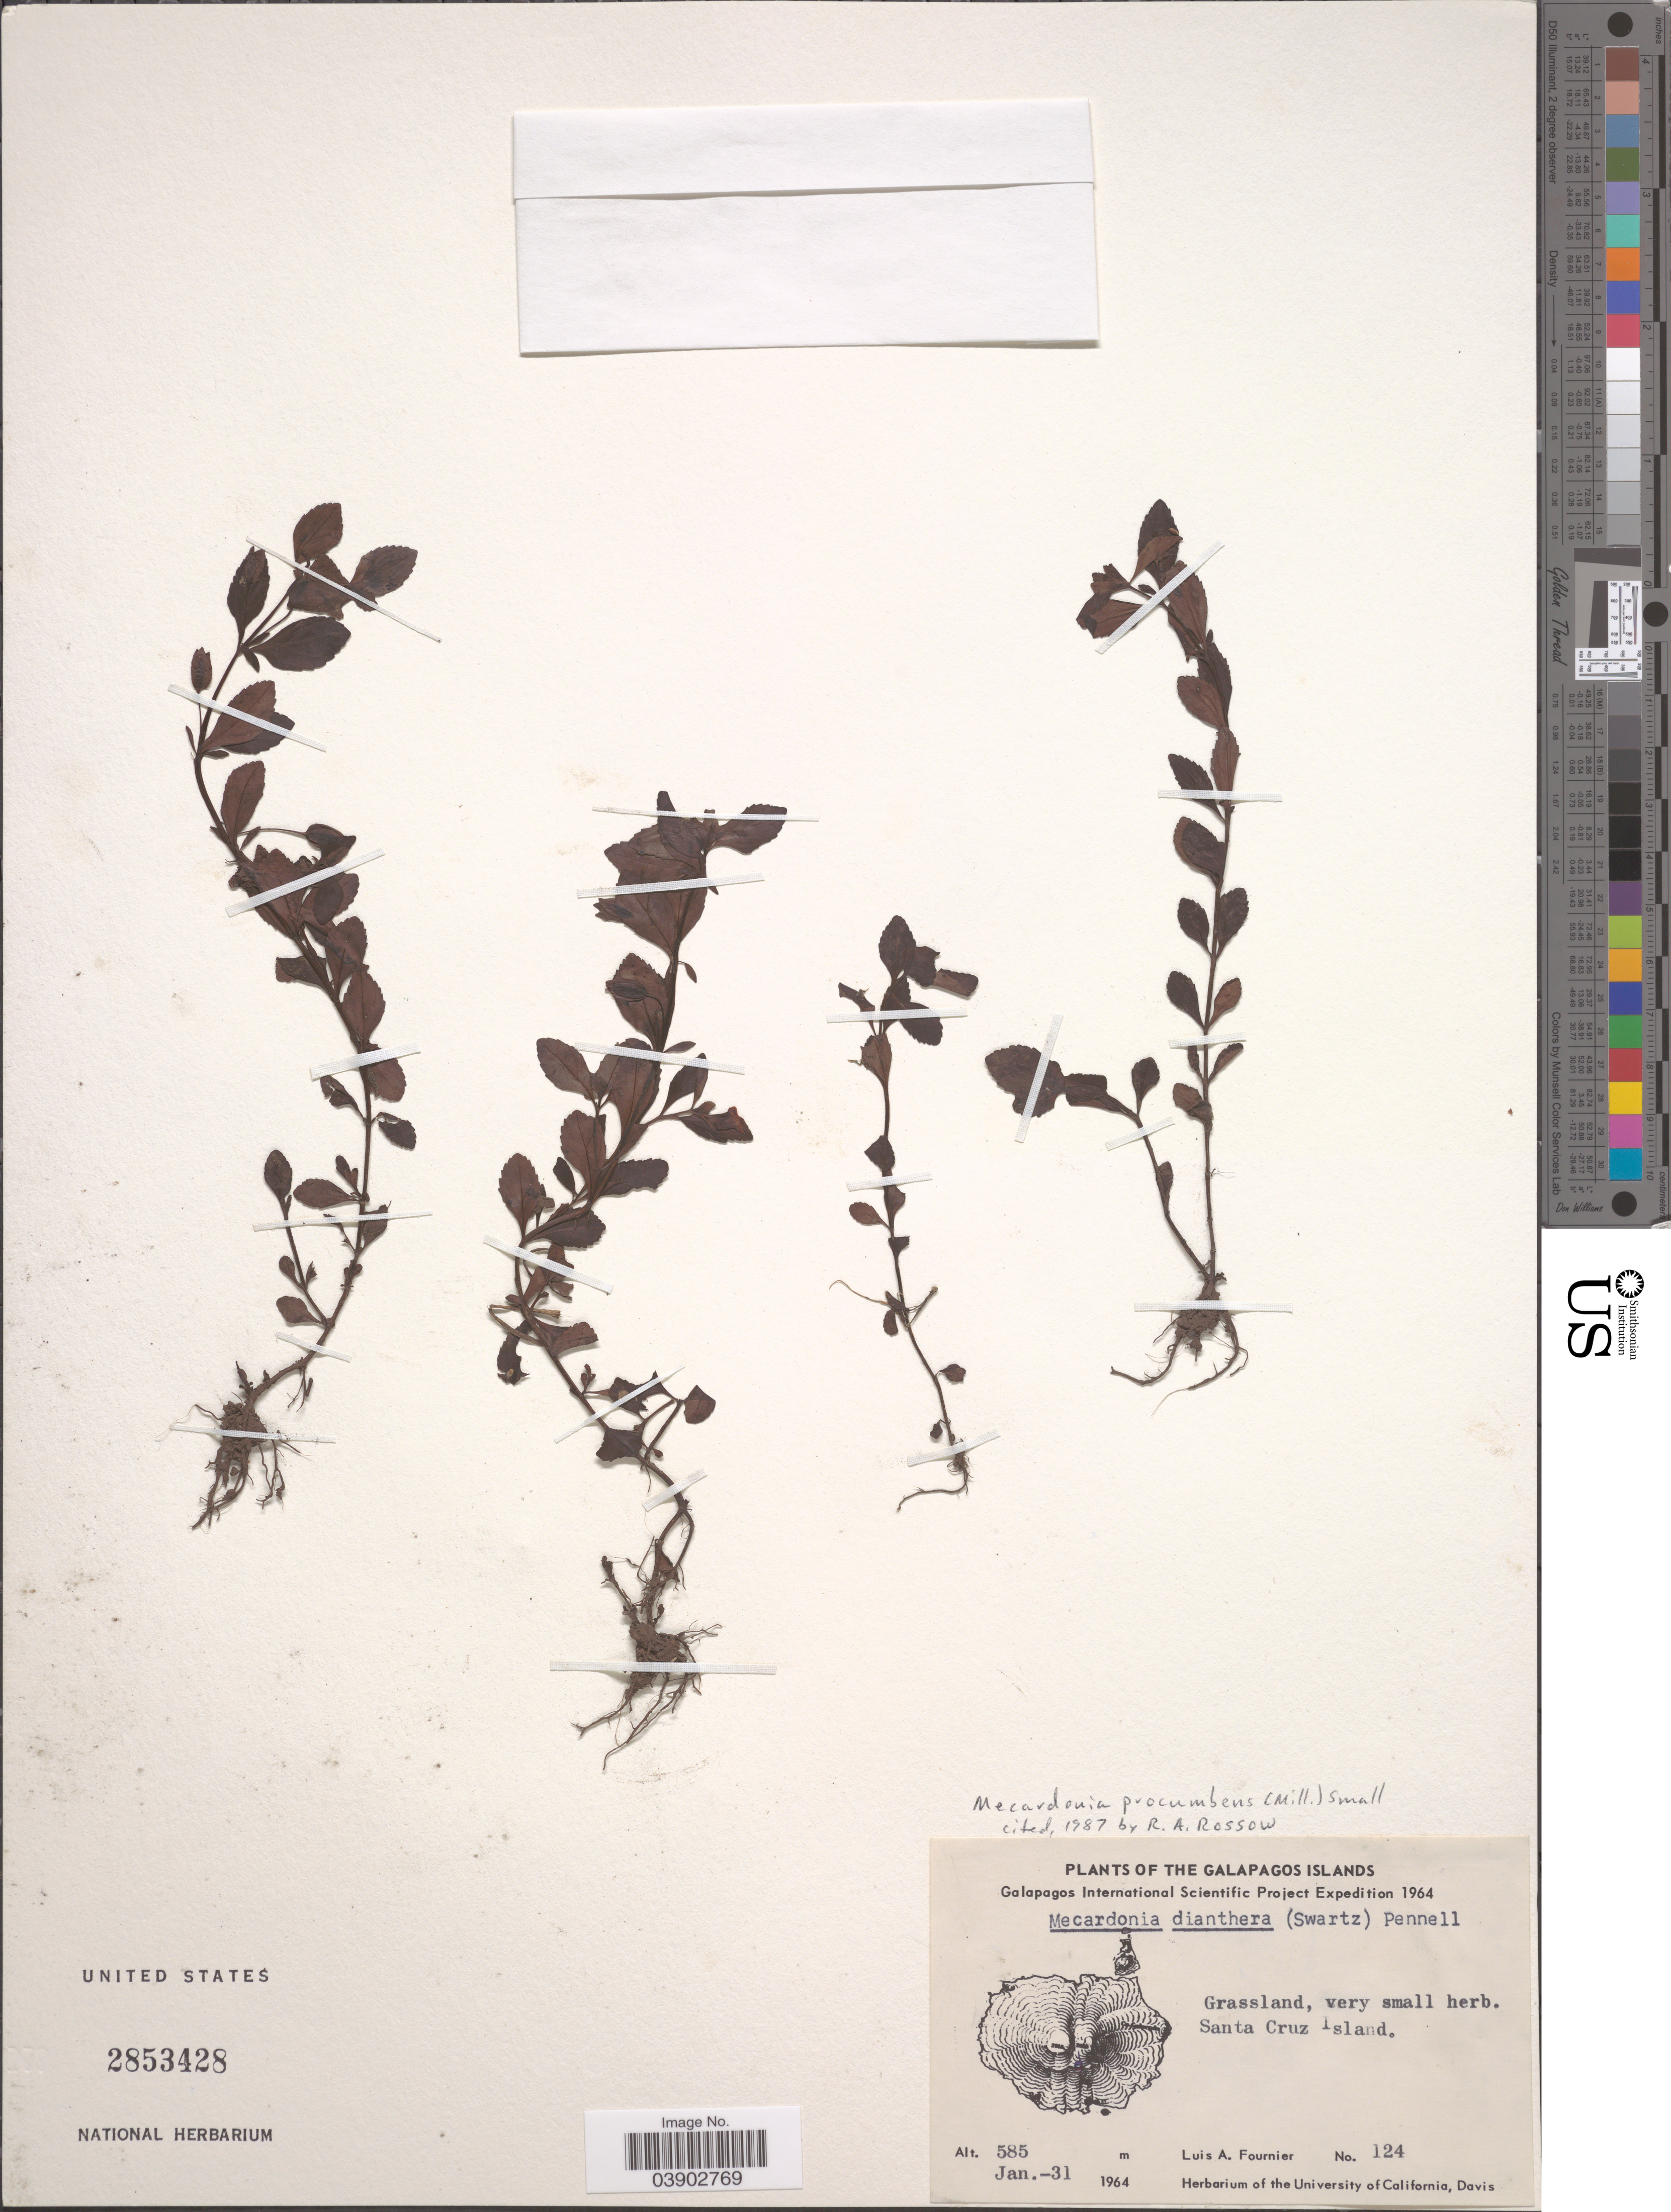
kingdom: Plantae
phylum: Tracheophyta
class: Magnoliopsida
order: Lamiales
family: Plantaginaceae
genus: Mecardonia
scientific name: Mecardonia procumbens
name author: (Mill.) Small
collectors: L. A. Fournier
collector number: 124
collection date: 1964-01-31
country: Ecuador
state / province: Colón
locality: The Galapagos Islands. Santa Cruz Island.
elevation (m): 585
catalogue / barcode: US 2853428